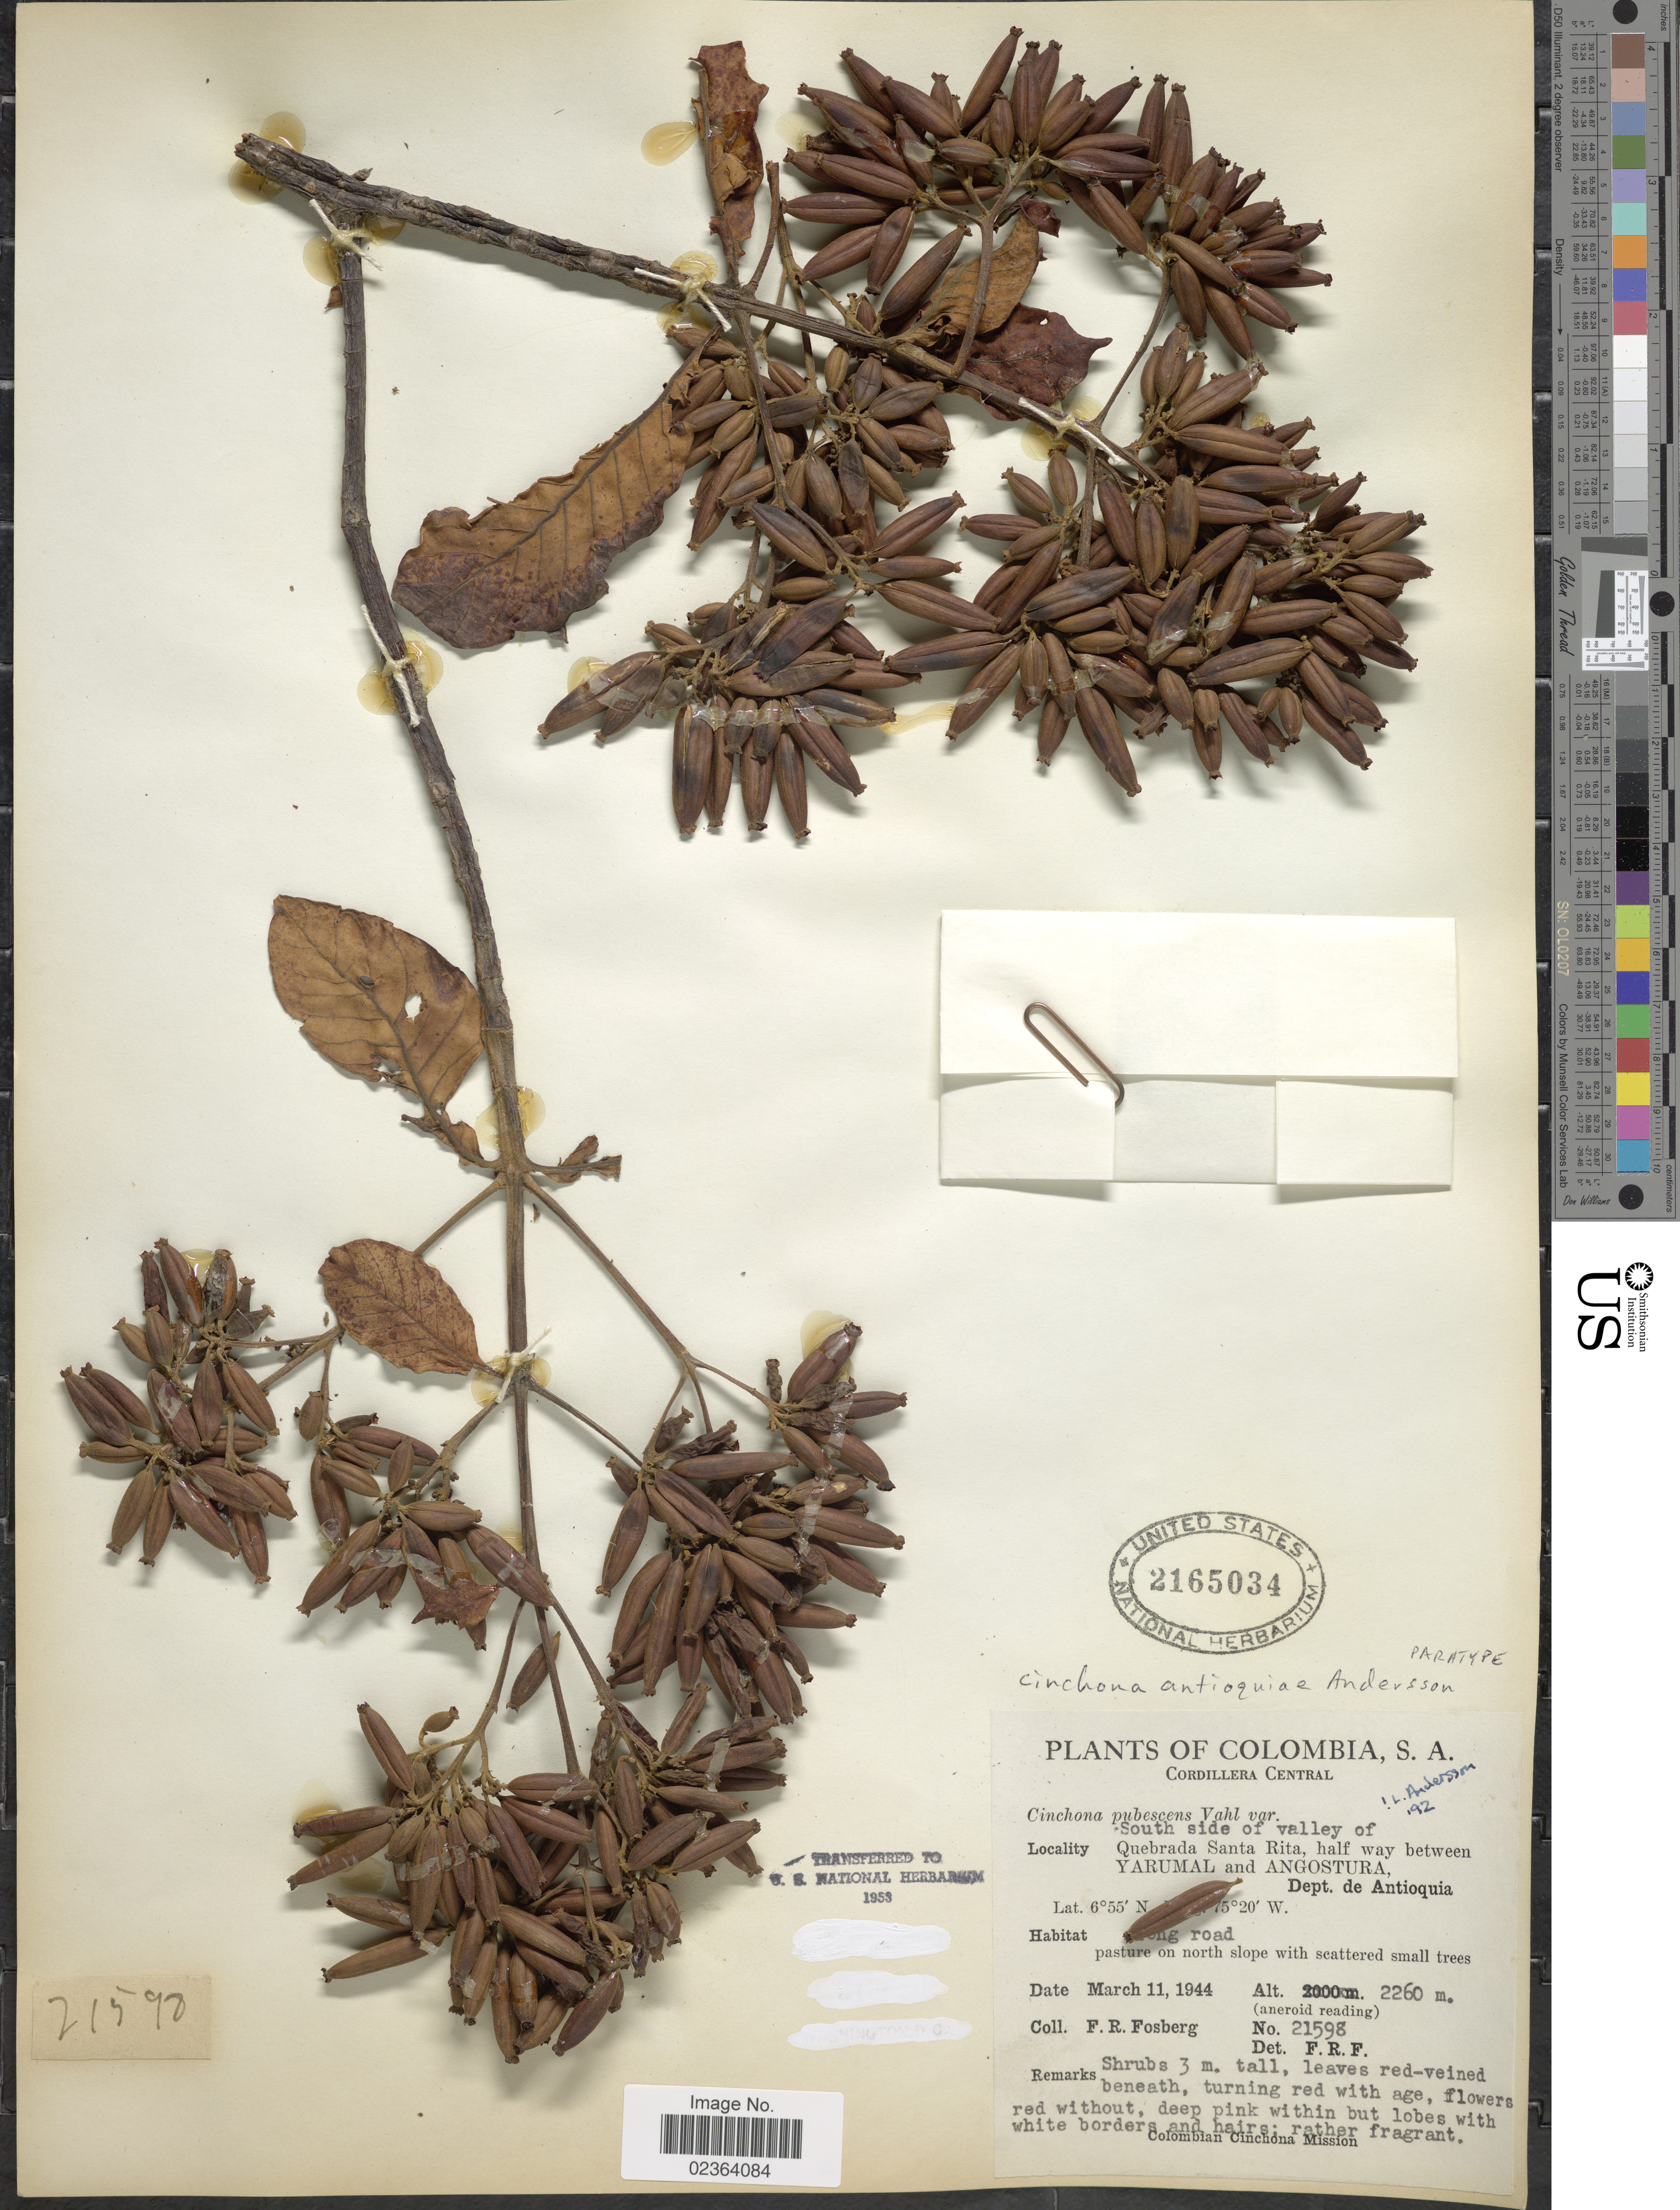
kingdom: Plantae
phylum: Tracheophyta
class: Magnoliopsida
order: Gentianales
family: Rubiaceae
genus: Cinchona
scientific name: Cinchona antioquiae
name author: L. Andersson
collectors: F. R. Fosberg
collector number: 21598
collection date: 1944-03-11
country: Colombia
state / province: Antioquia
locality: Cordillera Central, South side of valley of Quebrada Santa Rita, half way between Yarumal and Angostura, Dept. de Antioquia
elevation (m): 2260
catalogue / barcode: US 2165034